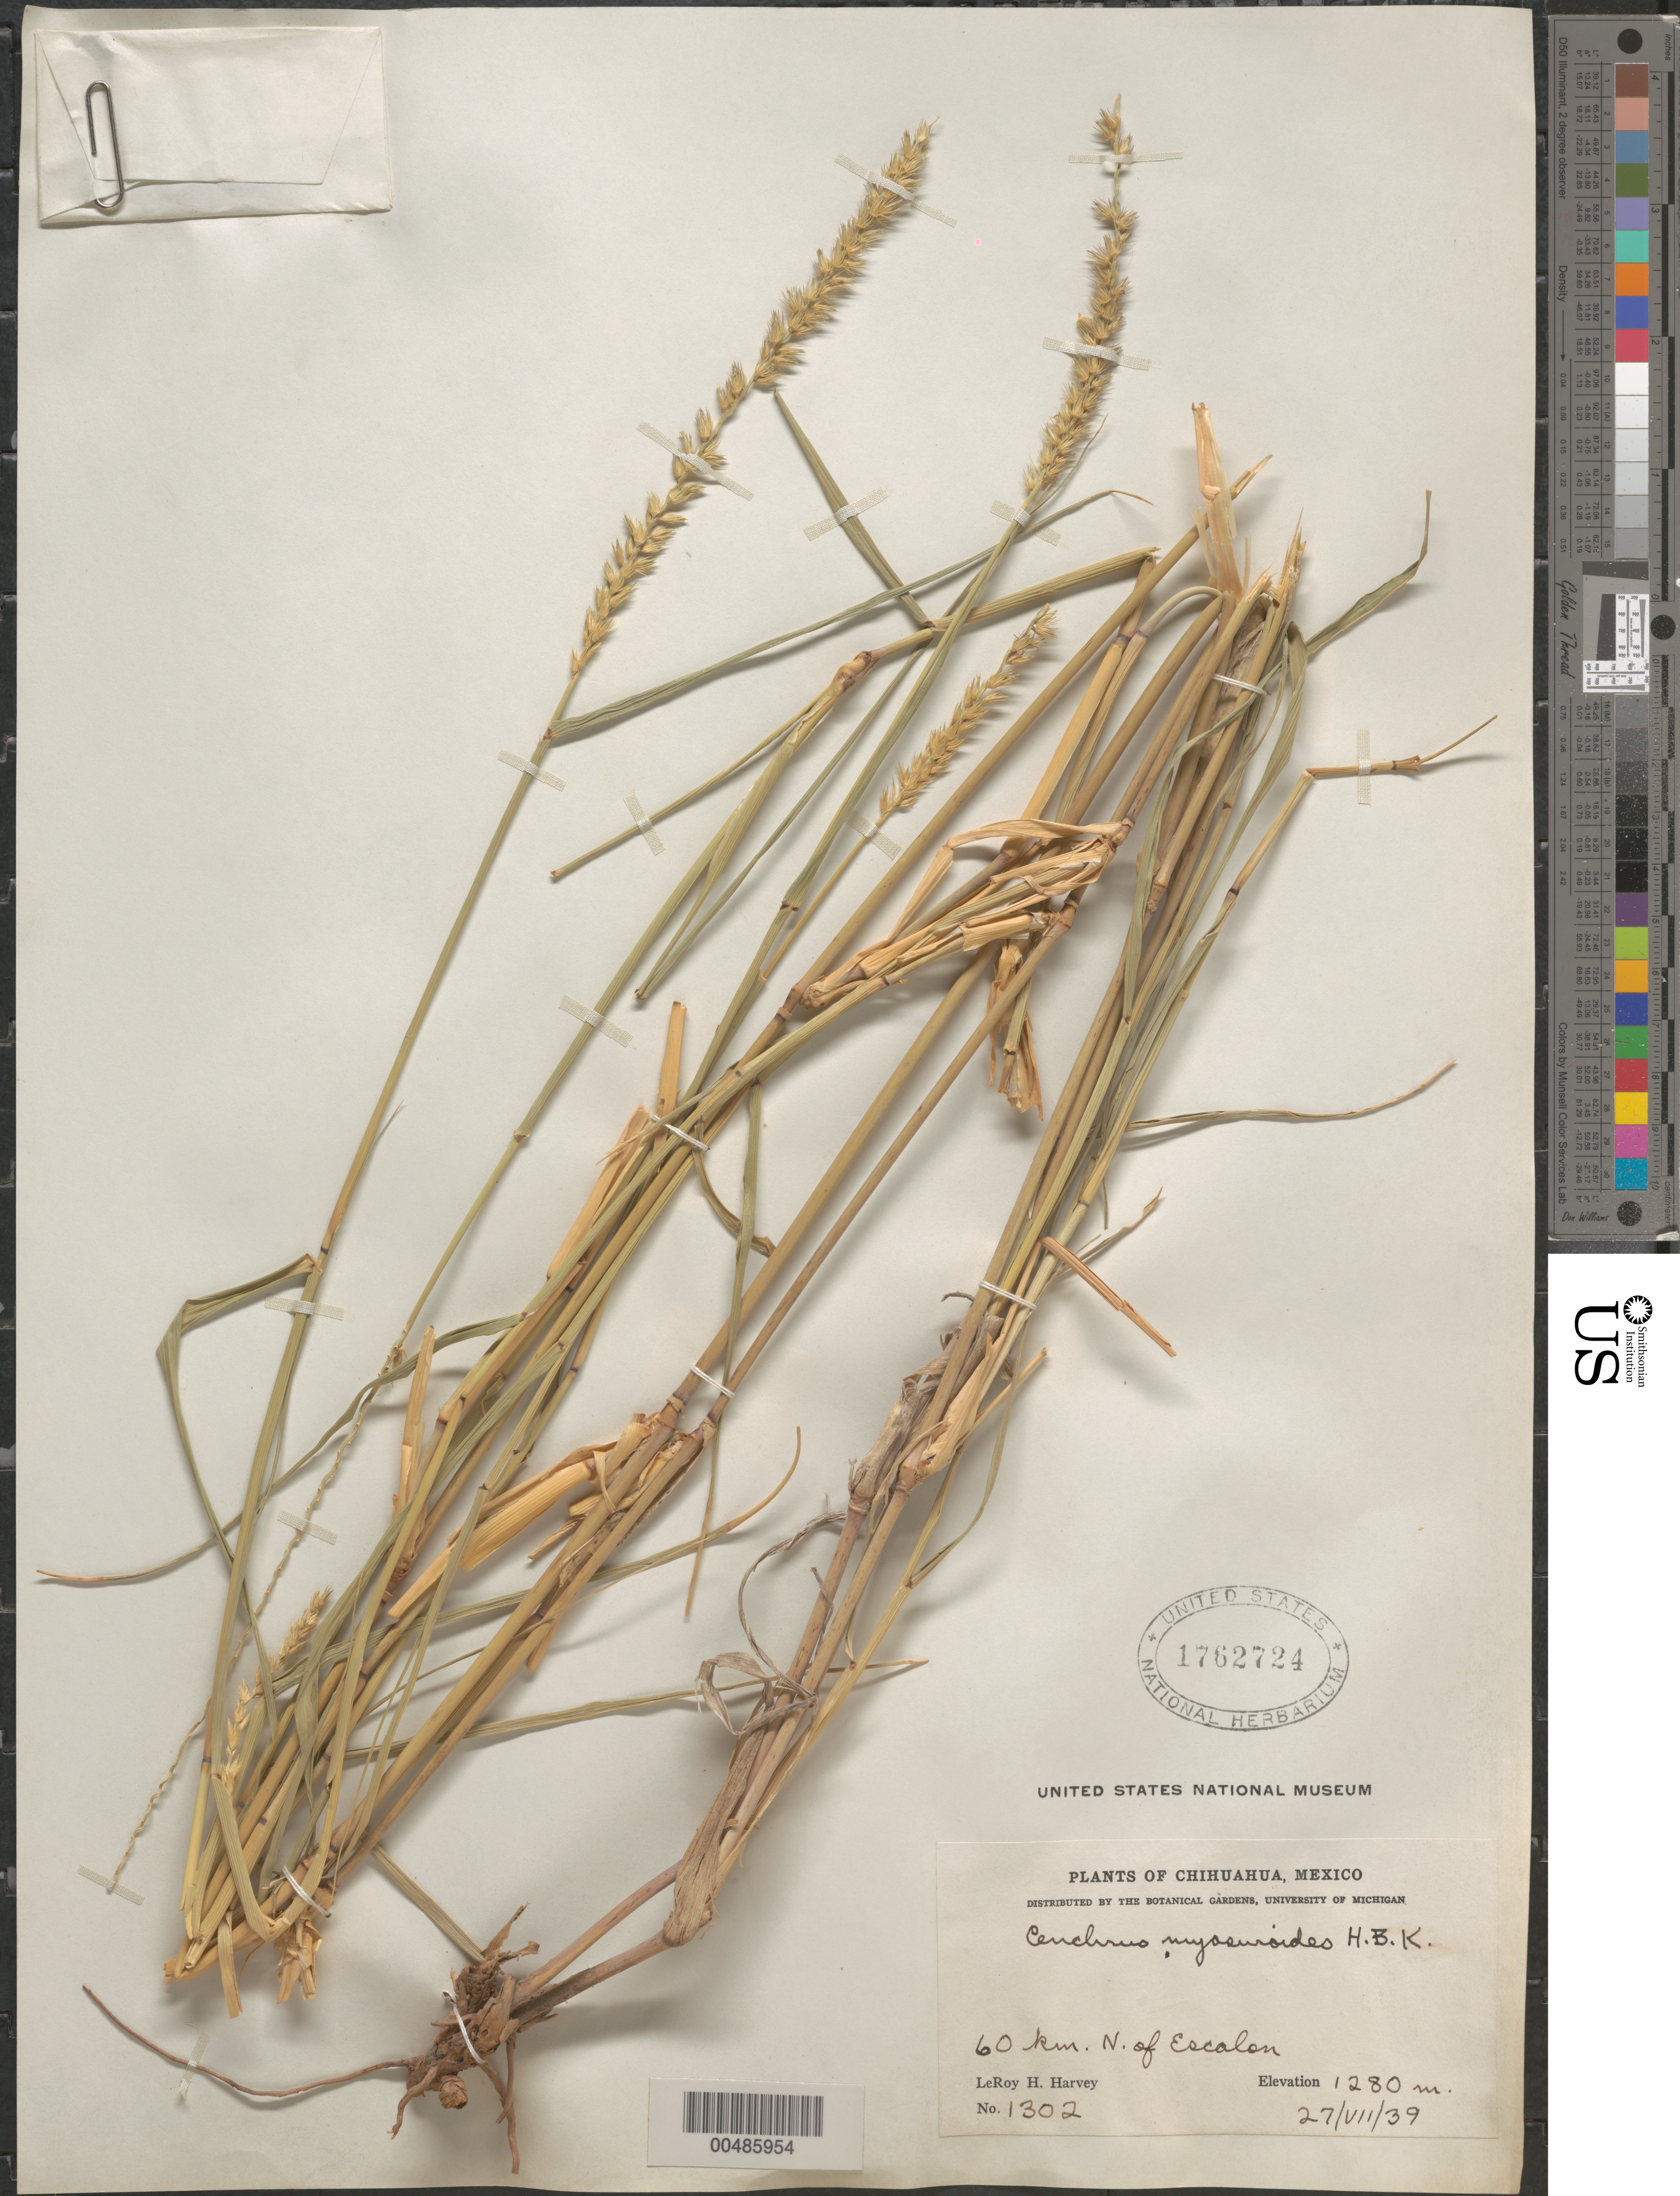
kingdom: Plantae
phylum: Tracheophyta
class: Liliopsida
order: Poales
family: Poaceae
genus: Cenchrus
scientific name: Cenchrus myosuroides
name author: Kunth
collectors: L. H. Harvey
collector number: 1302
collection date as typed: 27 Jul 1939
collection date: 1939-07-27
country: Mexico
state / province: Chihuahua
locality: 60 km N of Escalon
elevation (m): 1280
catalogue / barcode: US 1762724